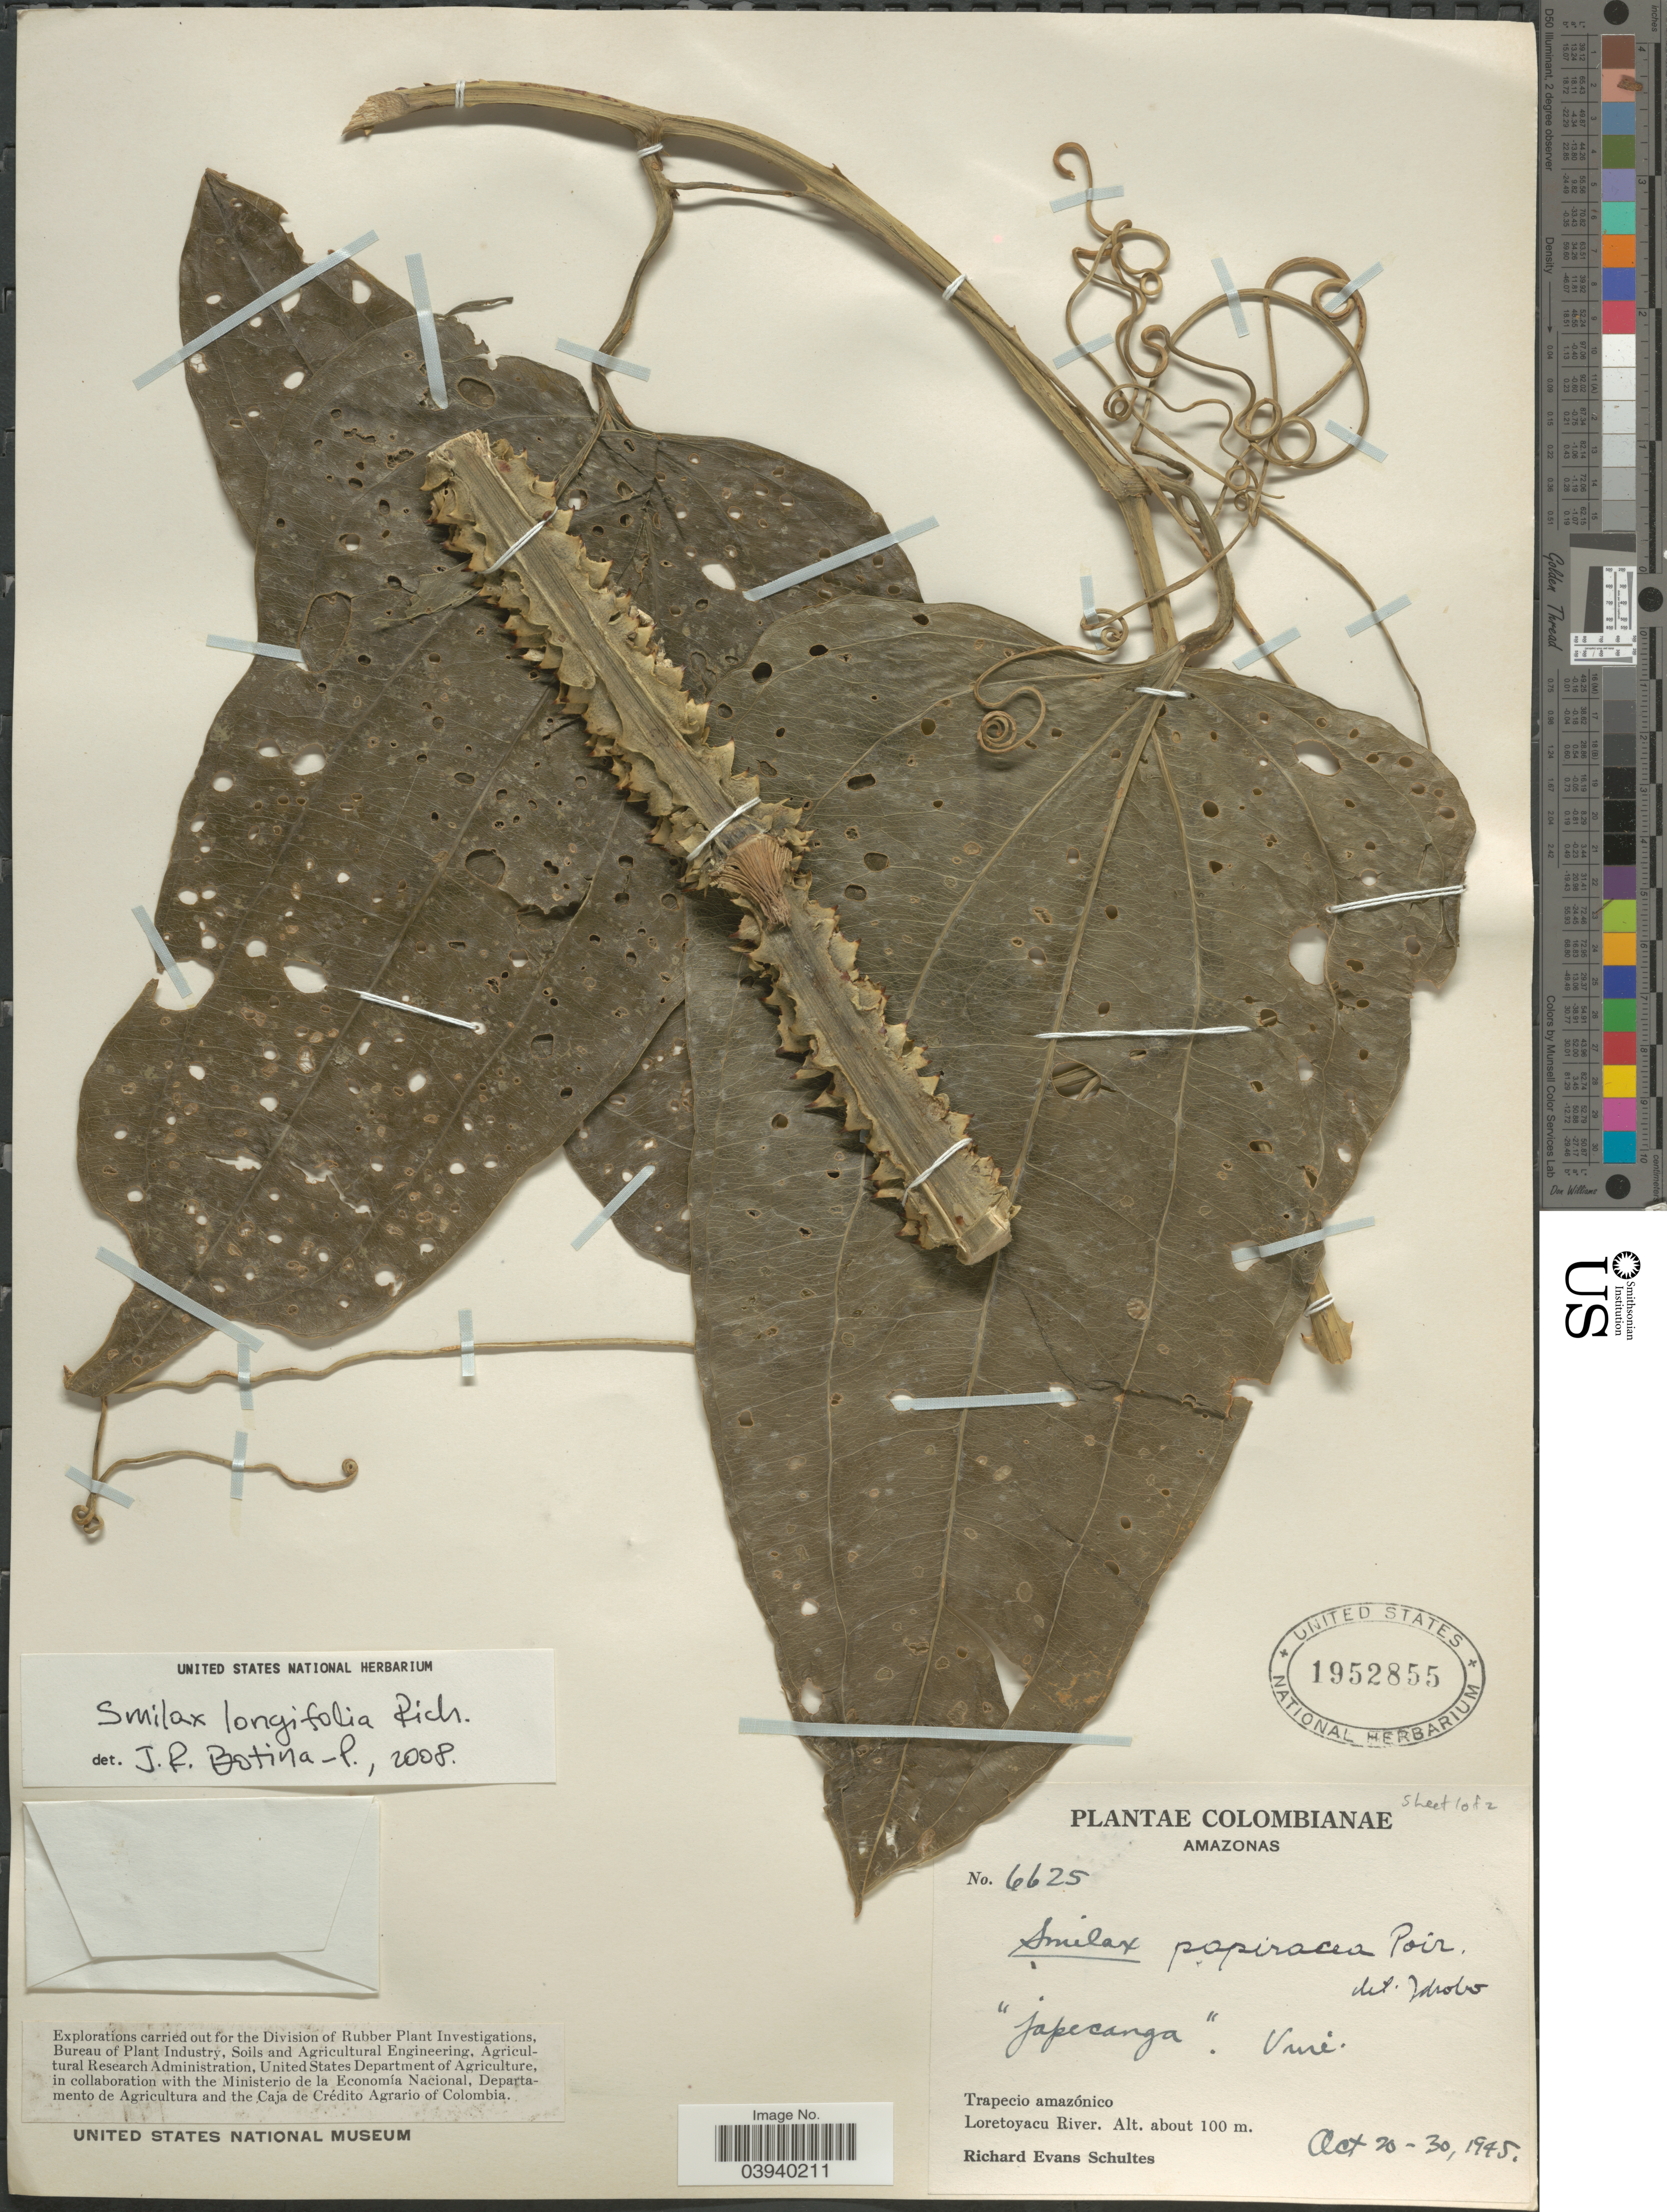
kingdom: Plantae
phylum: Tracheophyta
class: Liliopsida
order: Liliales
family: Smilacaceae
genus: Smilax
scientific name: Smilax longifolia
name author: Rich.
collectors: R. E. Schultes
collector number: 6625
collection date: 1945-10-20/1945-10-30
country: Colombia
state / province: Amazônas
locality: Trapecio amazónico. Loretoyacu River.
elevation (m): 100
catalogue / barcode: US 1952855